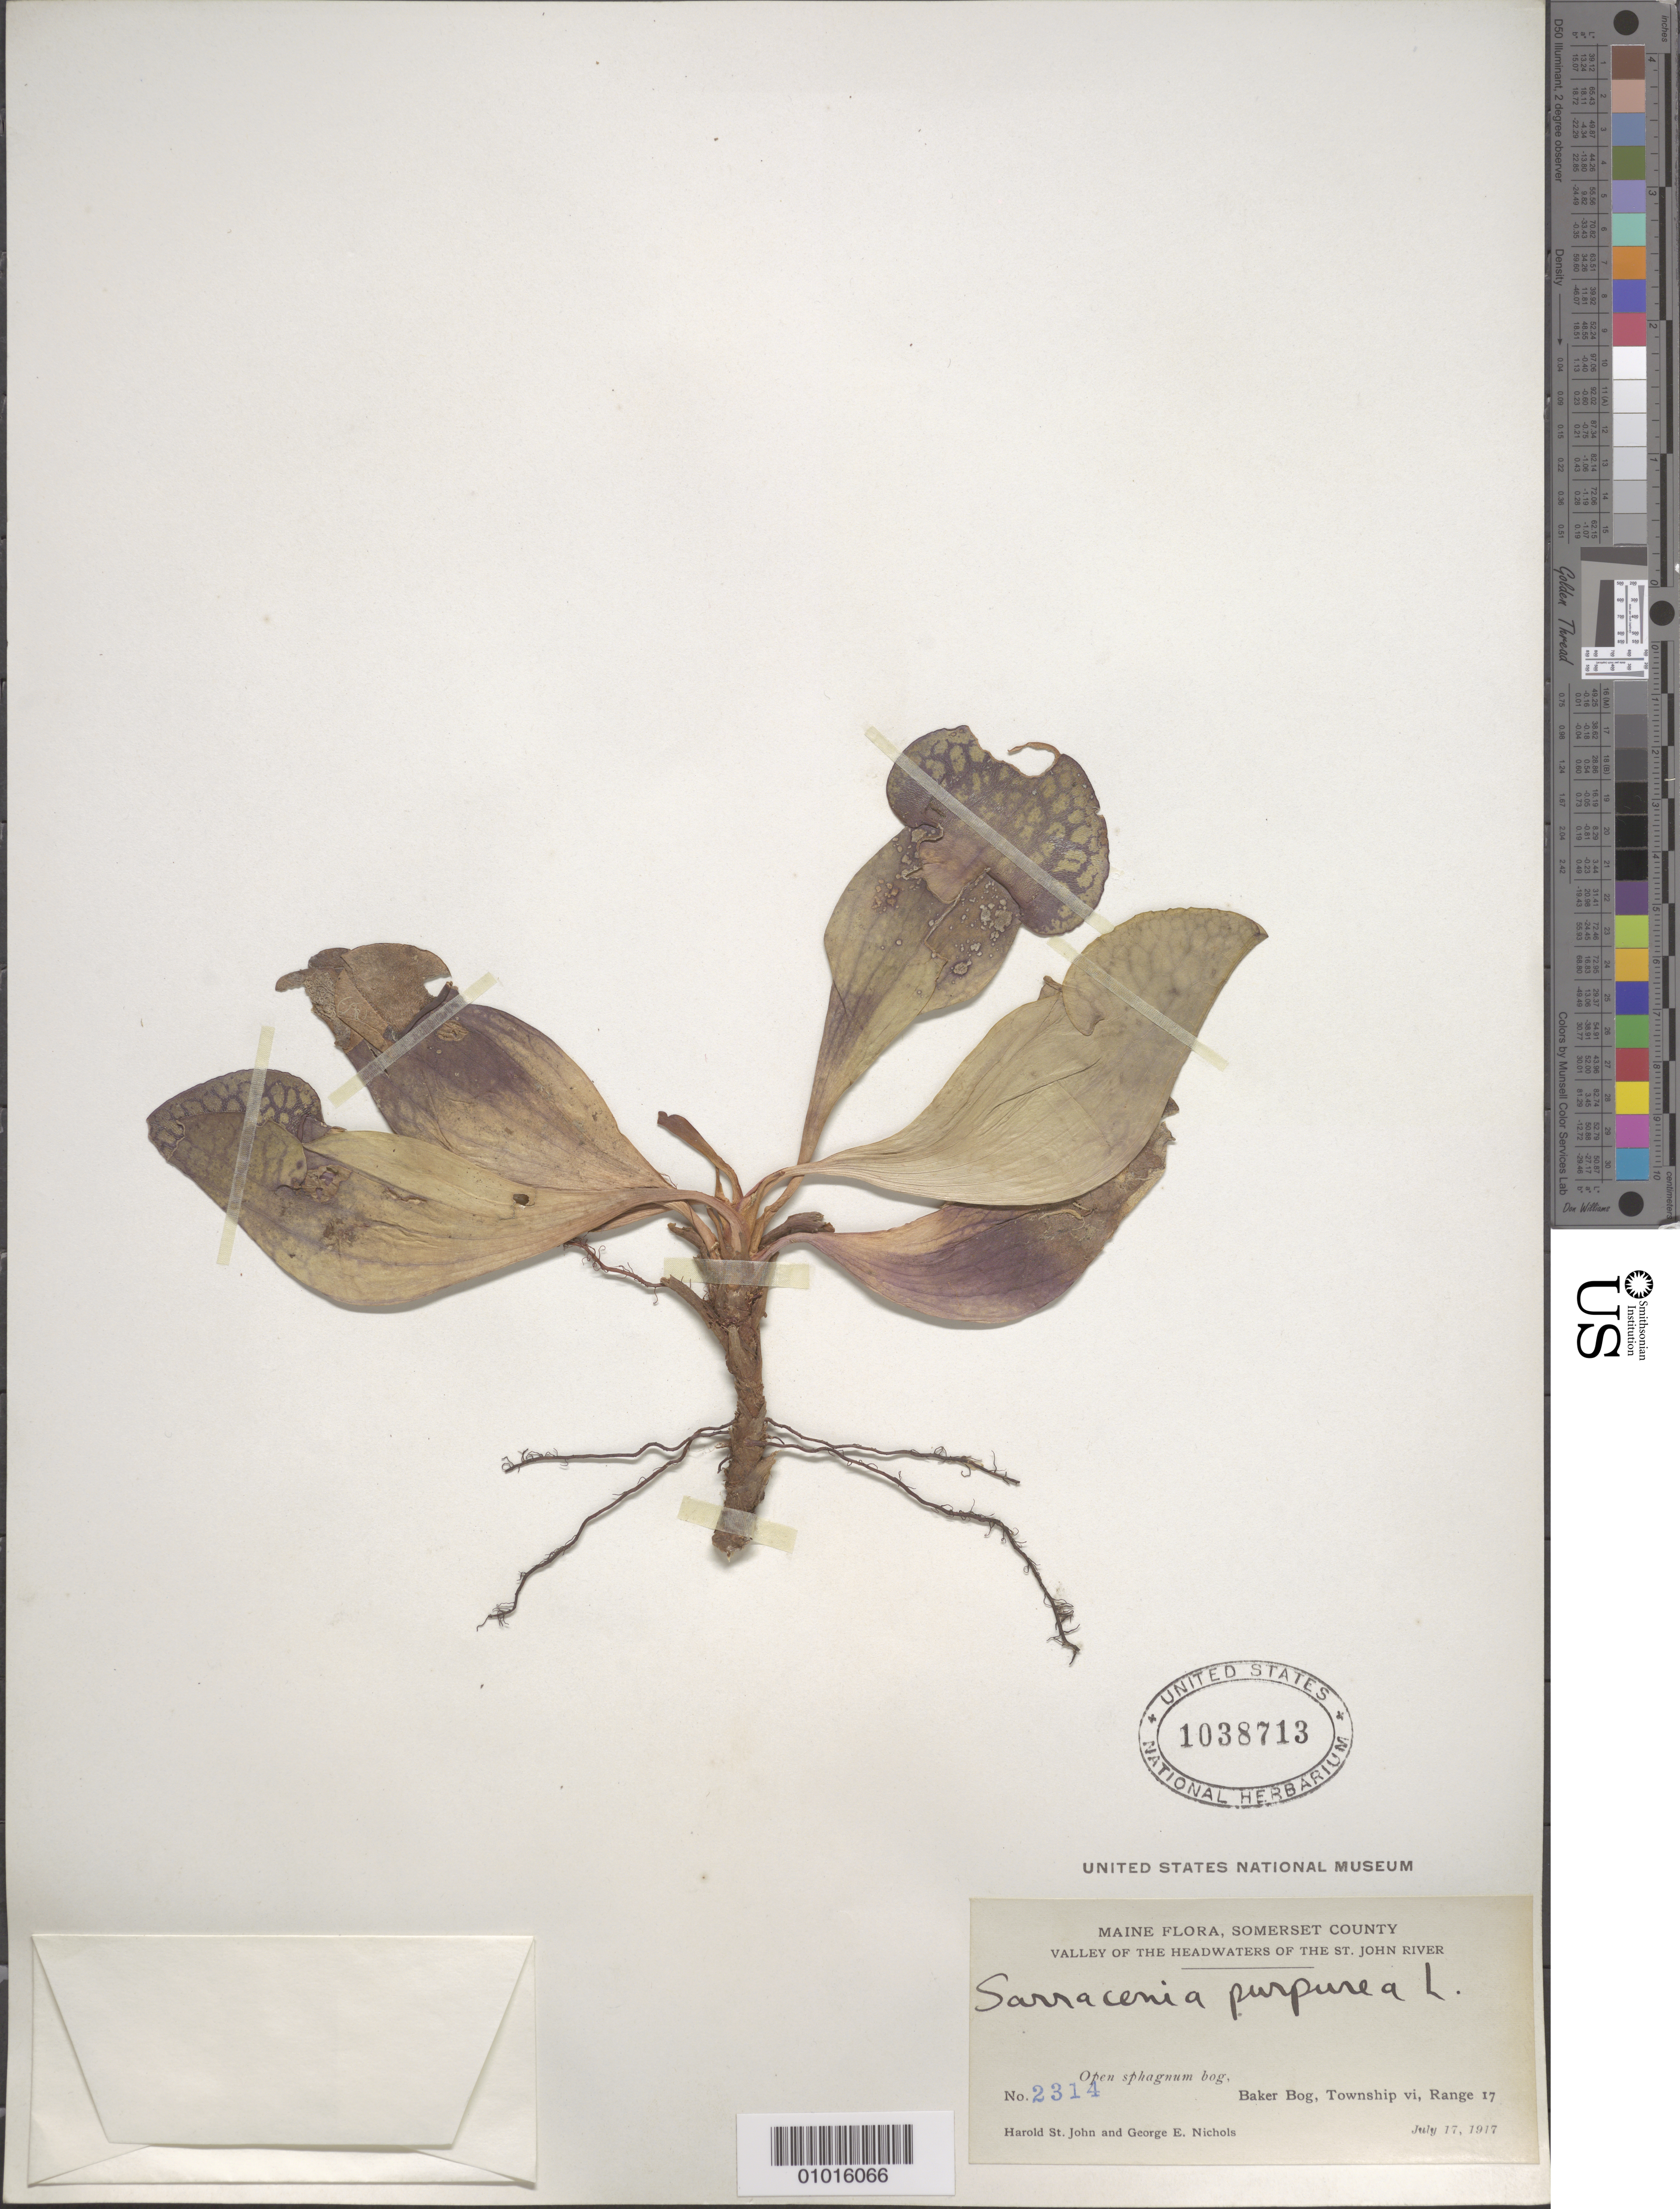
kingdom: Plantae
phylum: Tracheophyta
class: Magnoliopsida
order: Ericales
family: Sarraceniaceae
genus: Sarracenia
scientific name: Sarracenia purpurea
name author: L.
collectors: H. St. John & G. E. Nichols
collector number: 2314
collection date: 1917-07-17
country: United States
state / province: Maine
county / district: Somerset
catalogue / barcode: US 1038713